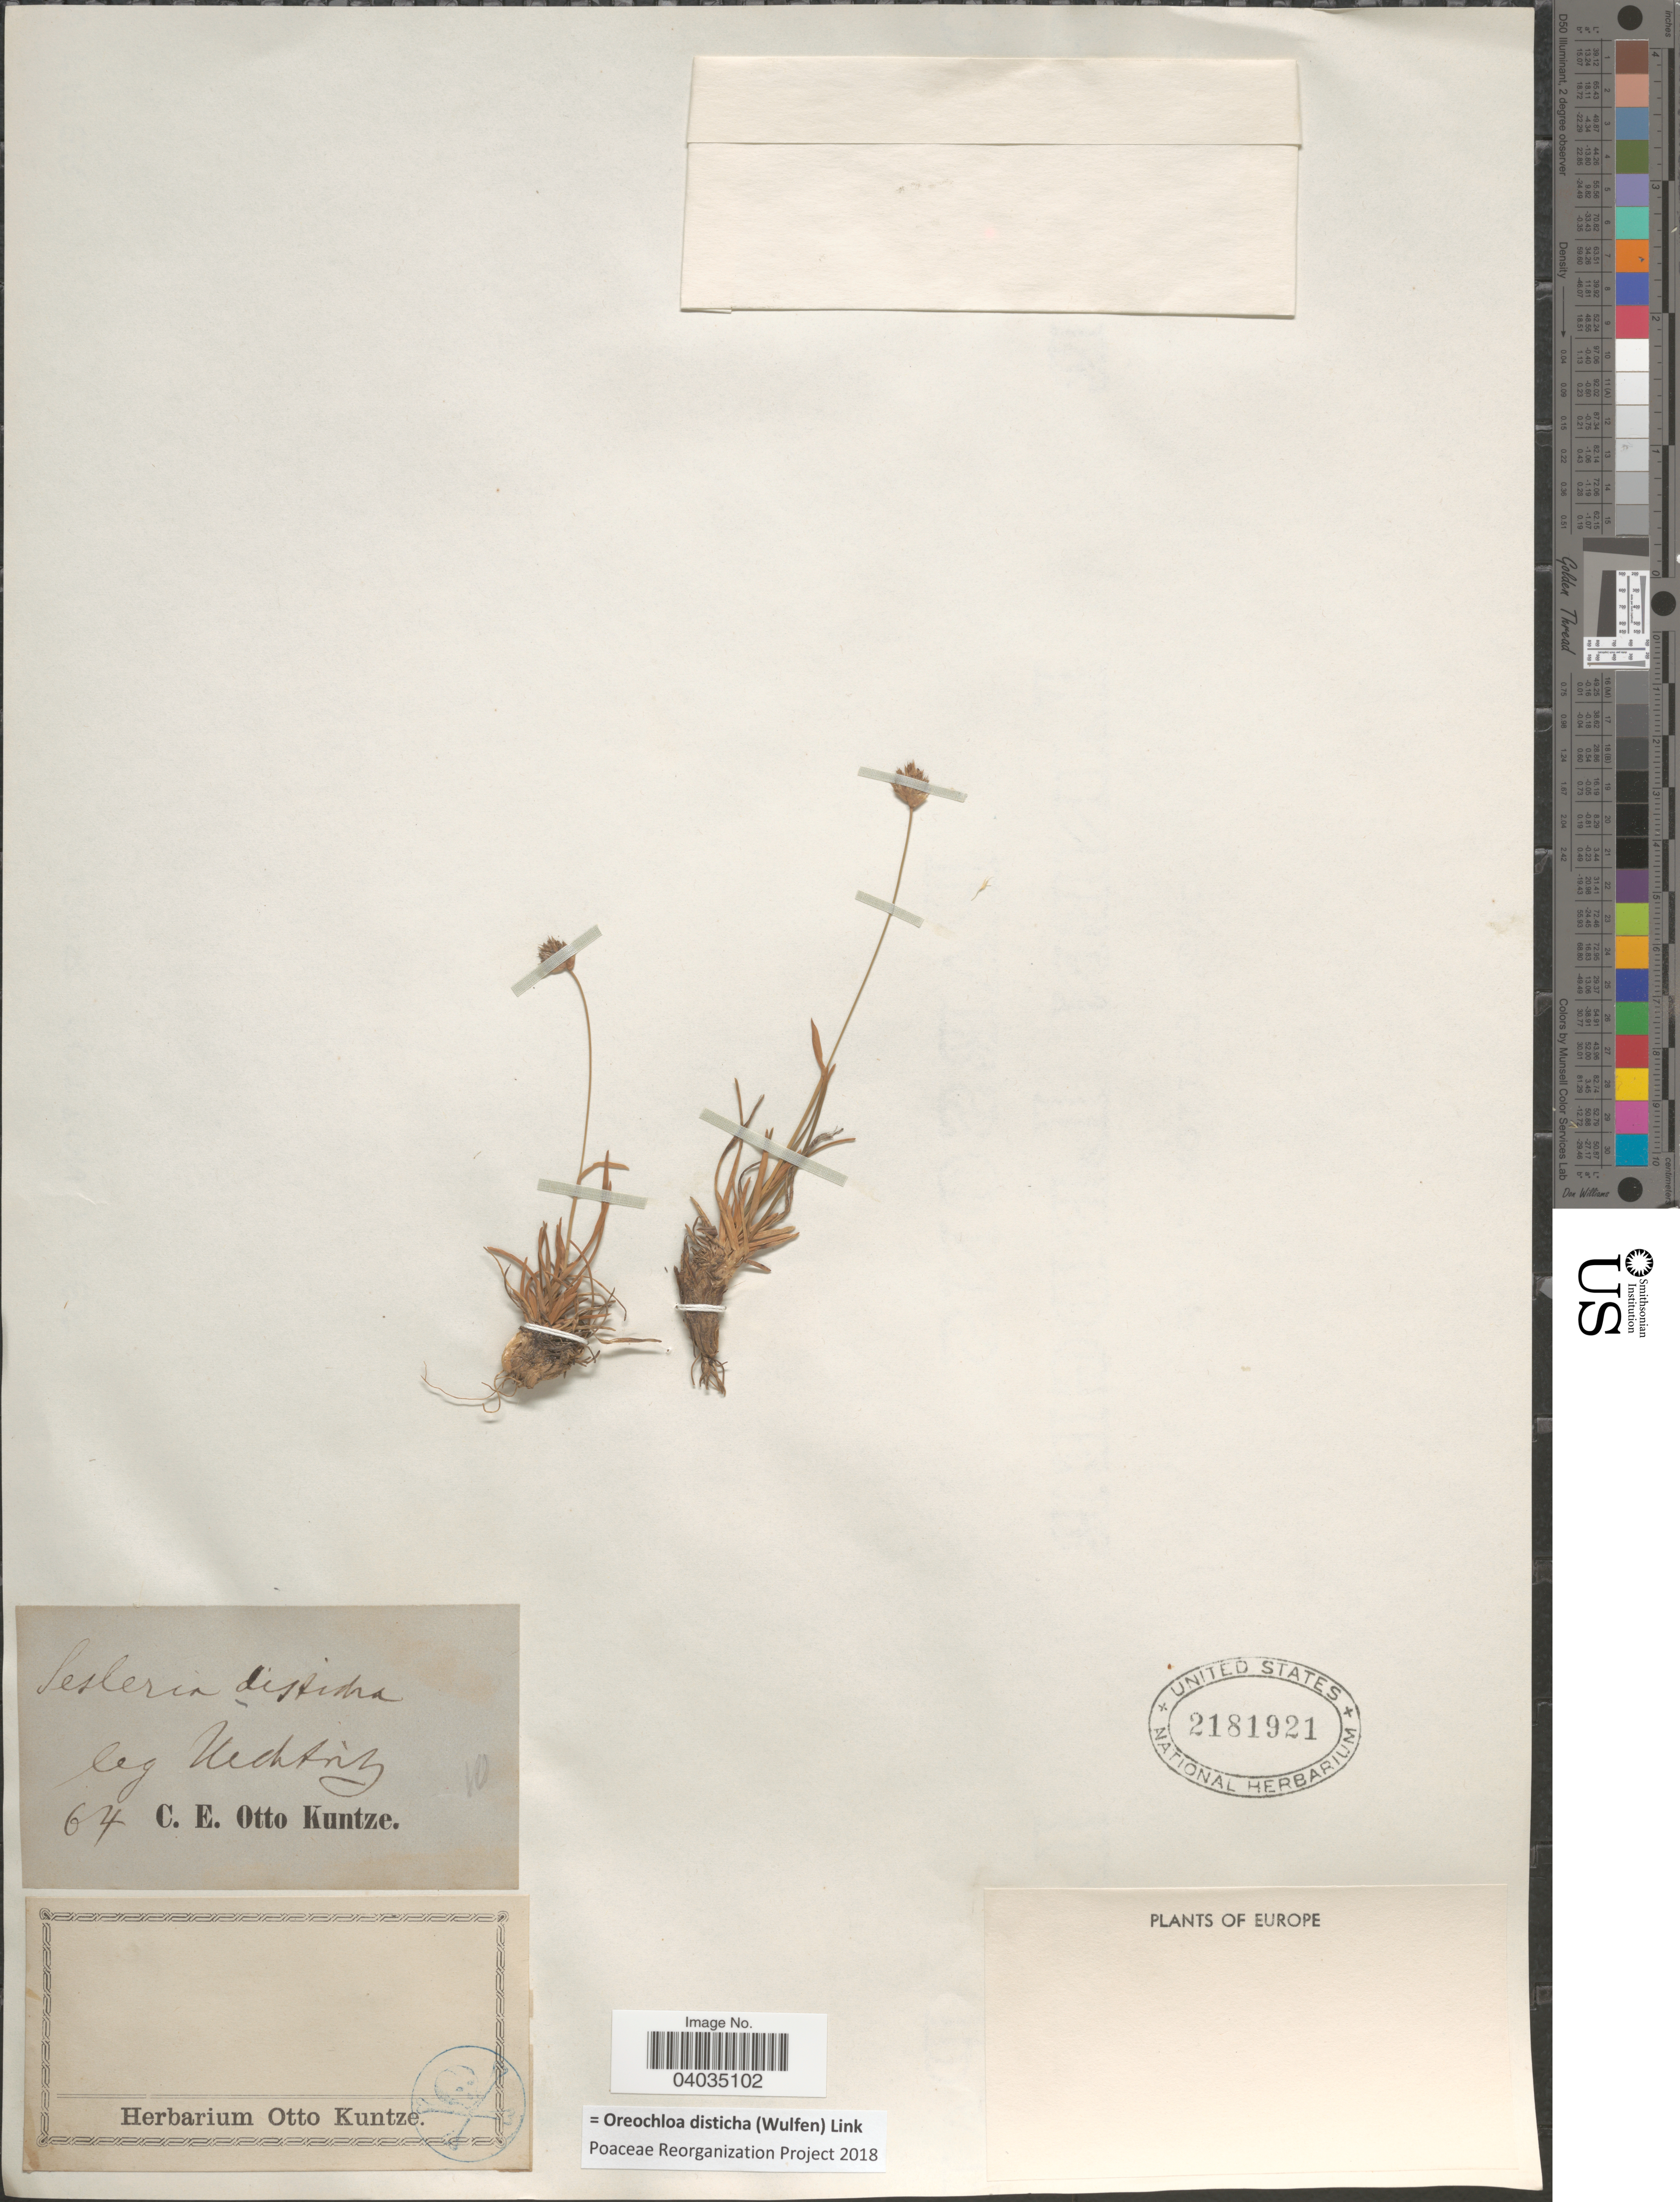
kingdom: Plantae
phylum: Tracheophyta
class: Liliopsida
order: Poales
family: Poaceae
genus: Oreochloa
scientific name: Oreochloa disticha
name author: (Wulfen) Link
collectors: C.E.O. Kuntze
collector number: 64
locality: Nechtriz. Europe.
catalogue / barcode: US 2181921